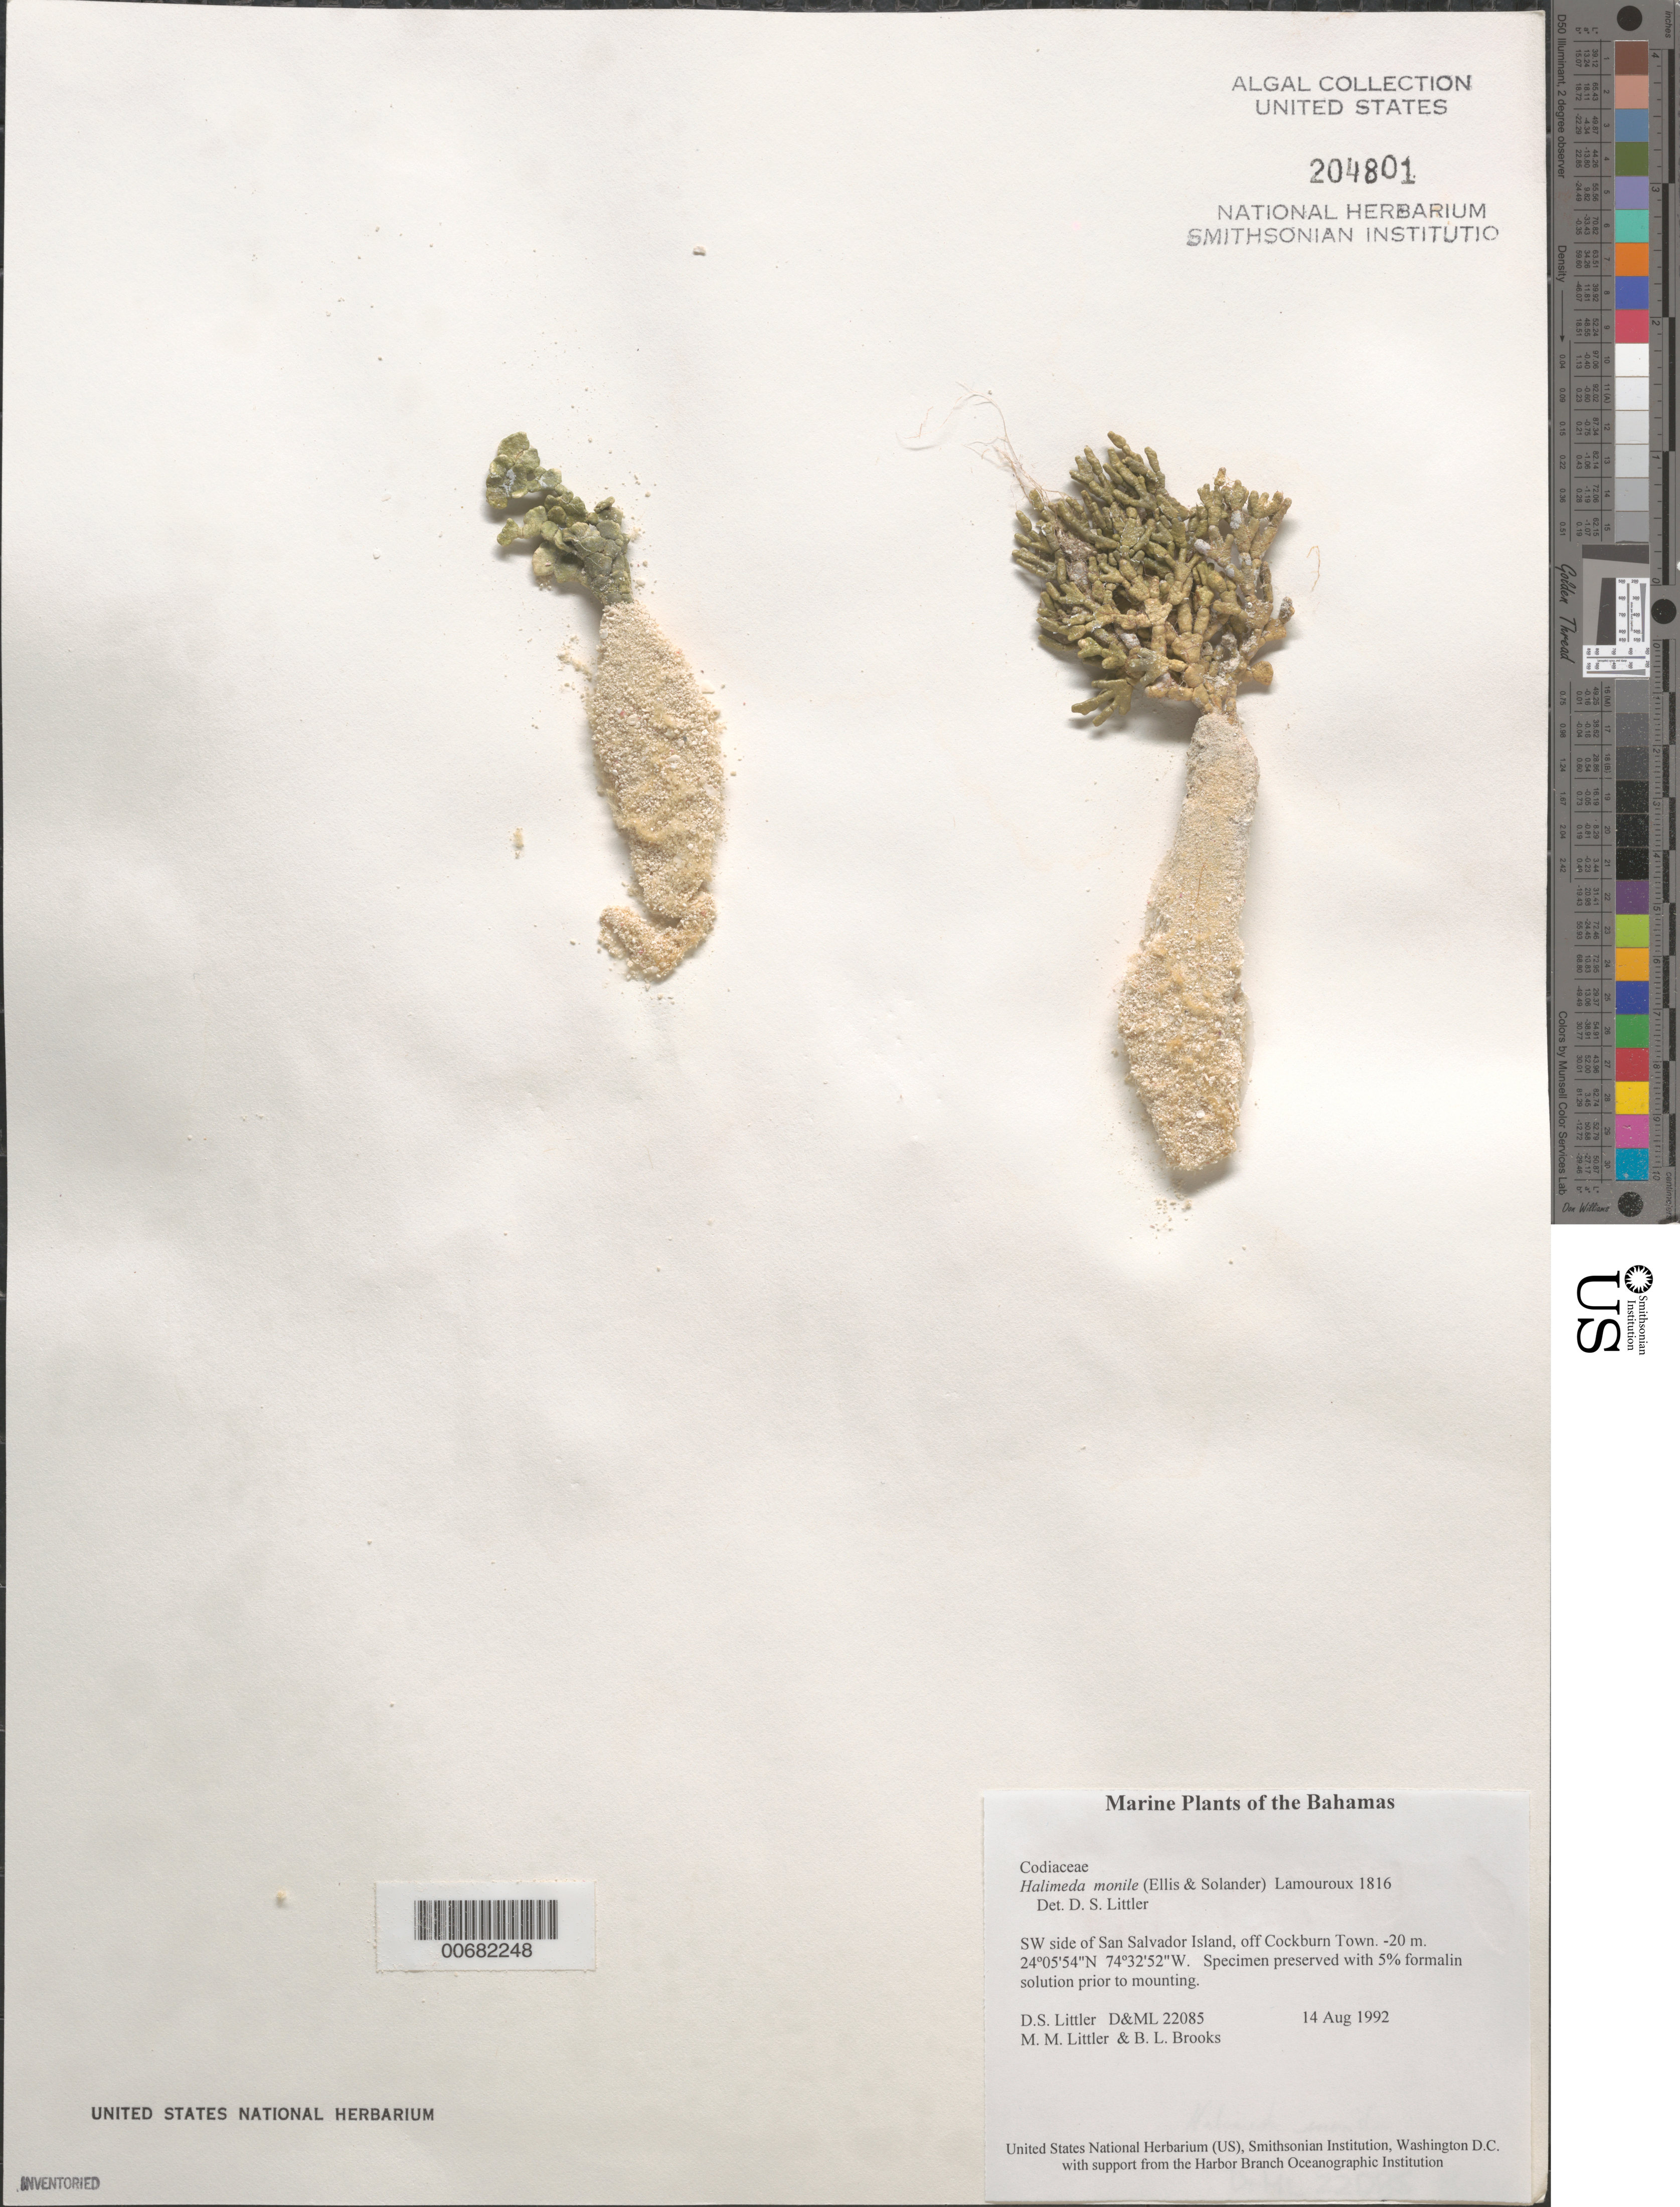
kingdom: Plantae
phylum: Chlorophyta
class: Ulvophyceae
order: Bryopsidales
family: Halimedaceae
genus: Halimeda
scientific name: Halimeda monile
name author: (J. Ellis & Sol.) J.V.Lamouroux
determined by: Littler, D. S.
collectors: D. S. Littler, M. M. Littler & B. Brooks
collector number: D&ML 22085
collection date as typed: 14 Aug 1992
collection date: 1992-08-14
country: Bahamas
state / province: San Salvador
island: San Salvador Island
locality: Off Cockburn Town, southwest side of island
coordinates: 24 05' 54" N, 74 32' 52" W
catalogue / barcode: US 204801